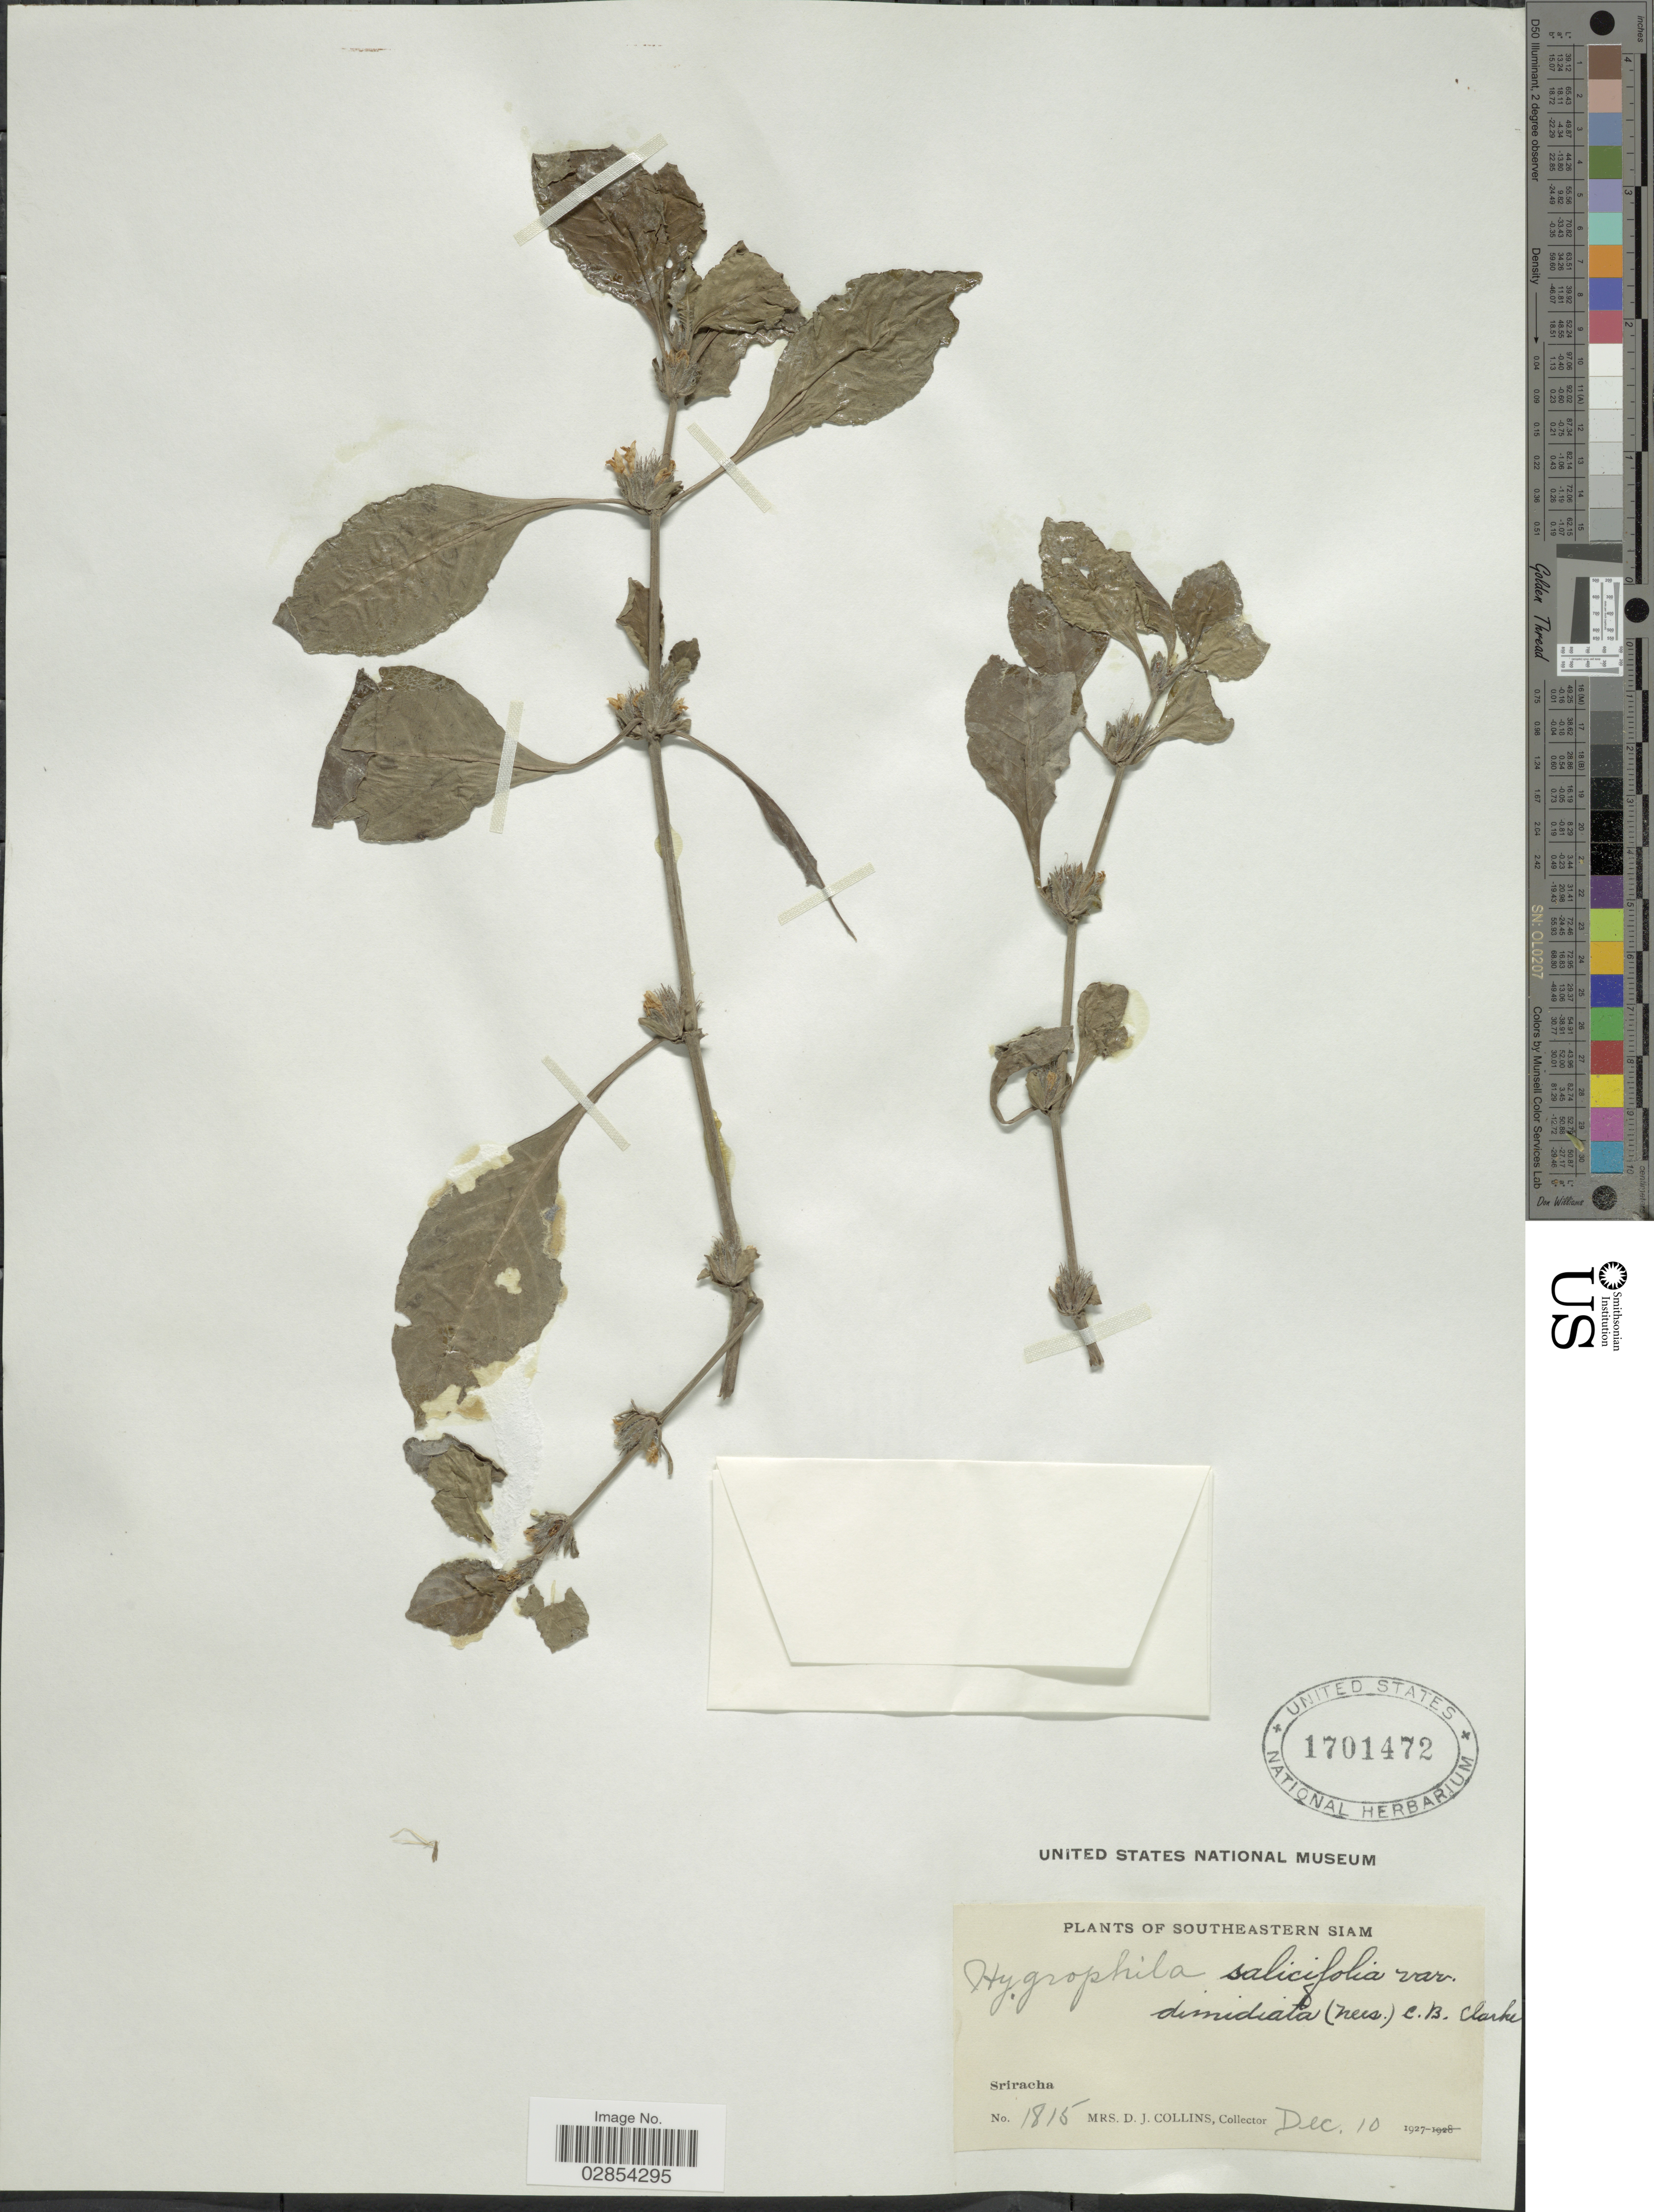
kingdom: Plantae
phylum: Tracheophyta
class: Magnoliopsida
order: Lamiales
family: Acanthaceae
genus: Hygrophila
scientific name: Hygrophila angustifolia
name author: R. Br.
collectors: Mrs. D. J. Collins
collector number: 1815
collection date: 1927-12-10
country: Thailand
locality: Southeastern Siam. Sriracha.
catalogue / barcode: US 1701472